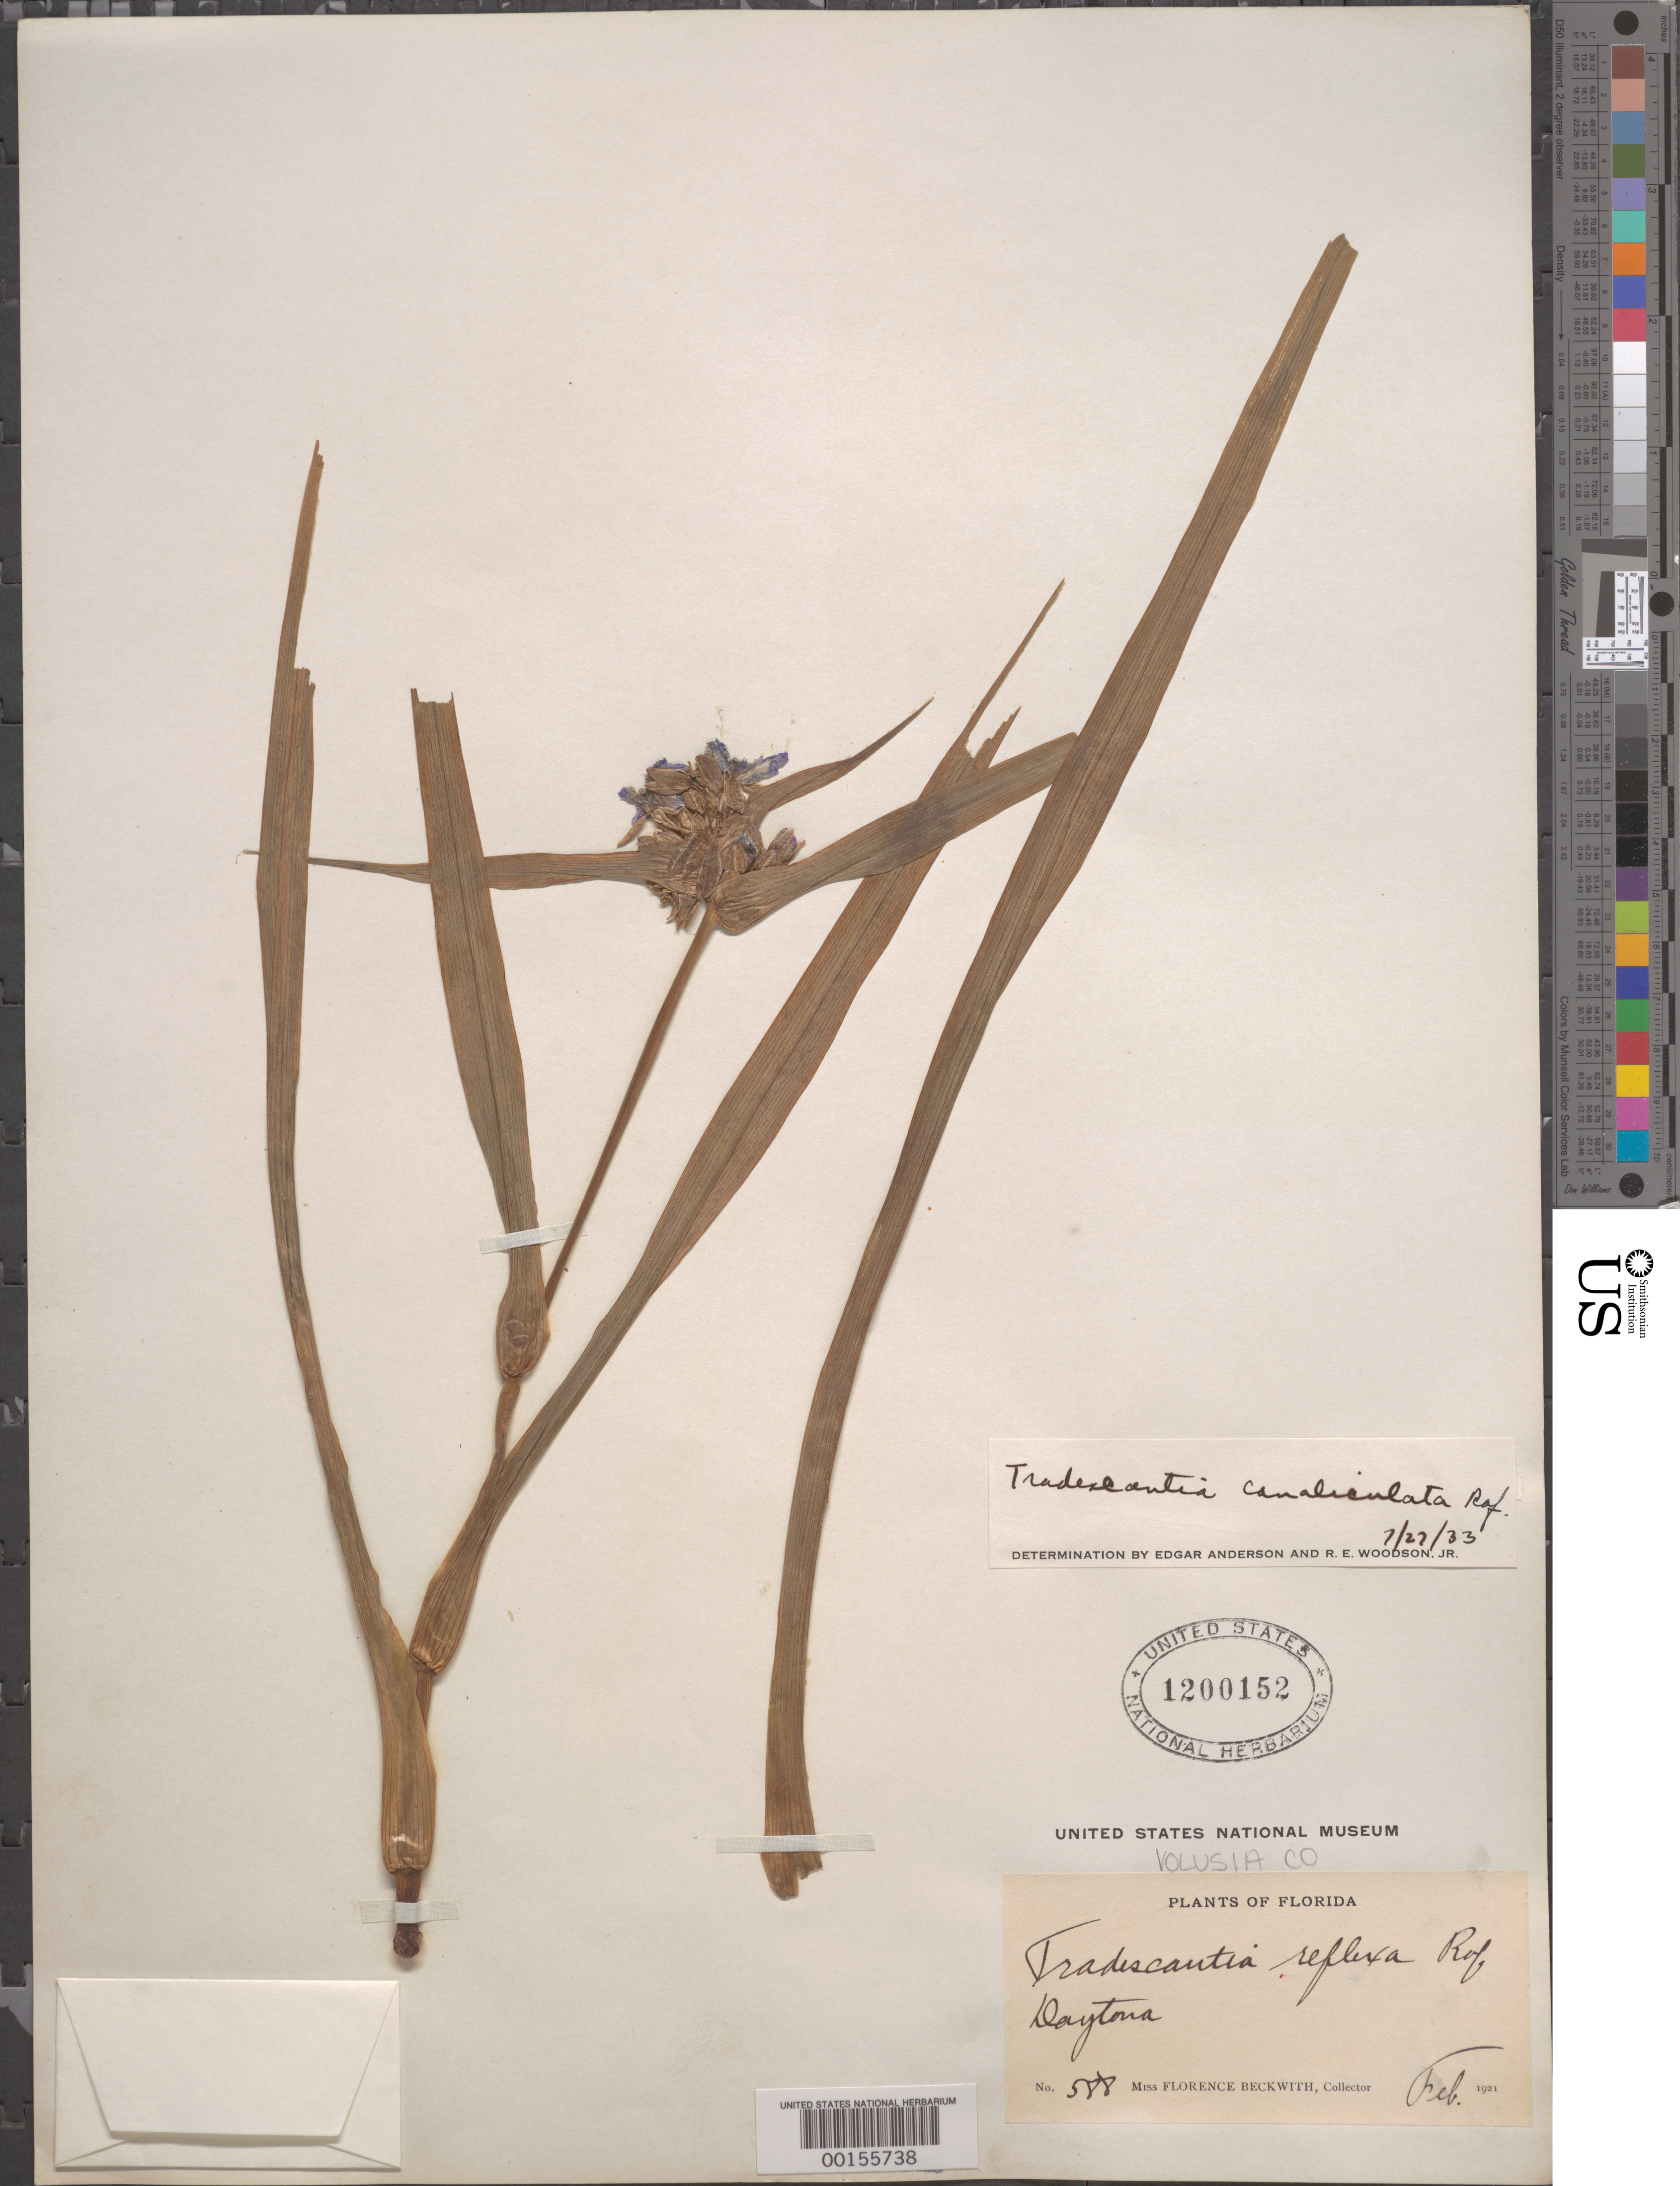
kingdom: Plantae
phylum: Tracheophyta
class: Liliopsida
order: Commelinales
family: Commelinaceae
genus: Tradescantia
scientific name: Tradescantia ohiensis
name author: Raf.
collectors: F. Beckwith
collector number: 588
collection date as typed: Feb 1921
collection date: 1921-02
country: United States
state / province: Florida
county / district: Volusia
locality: Daytona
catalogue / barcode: US 1200152